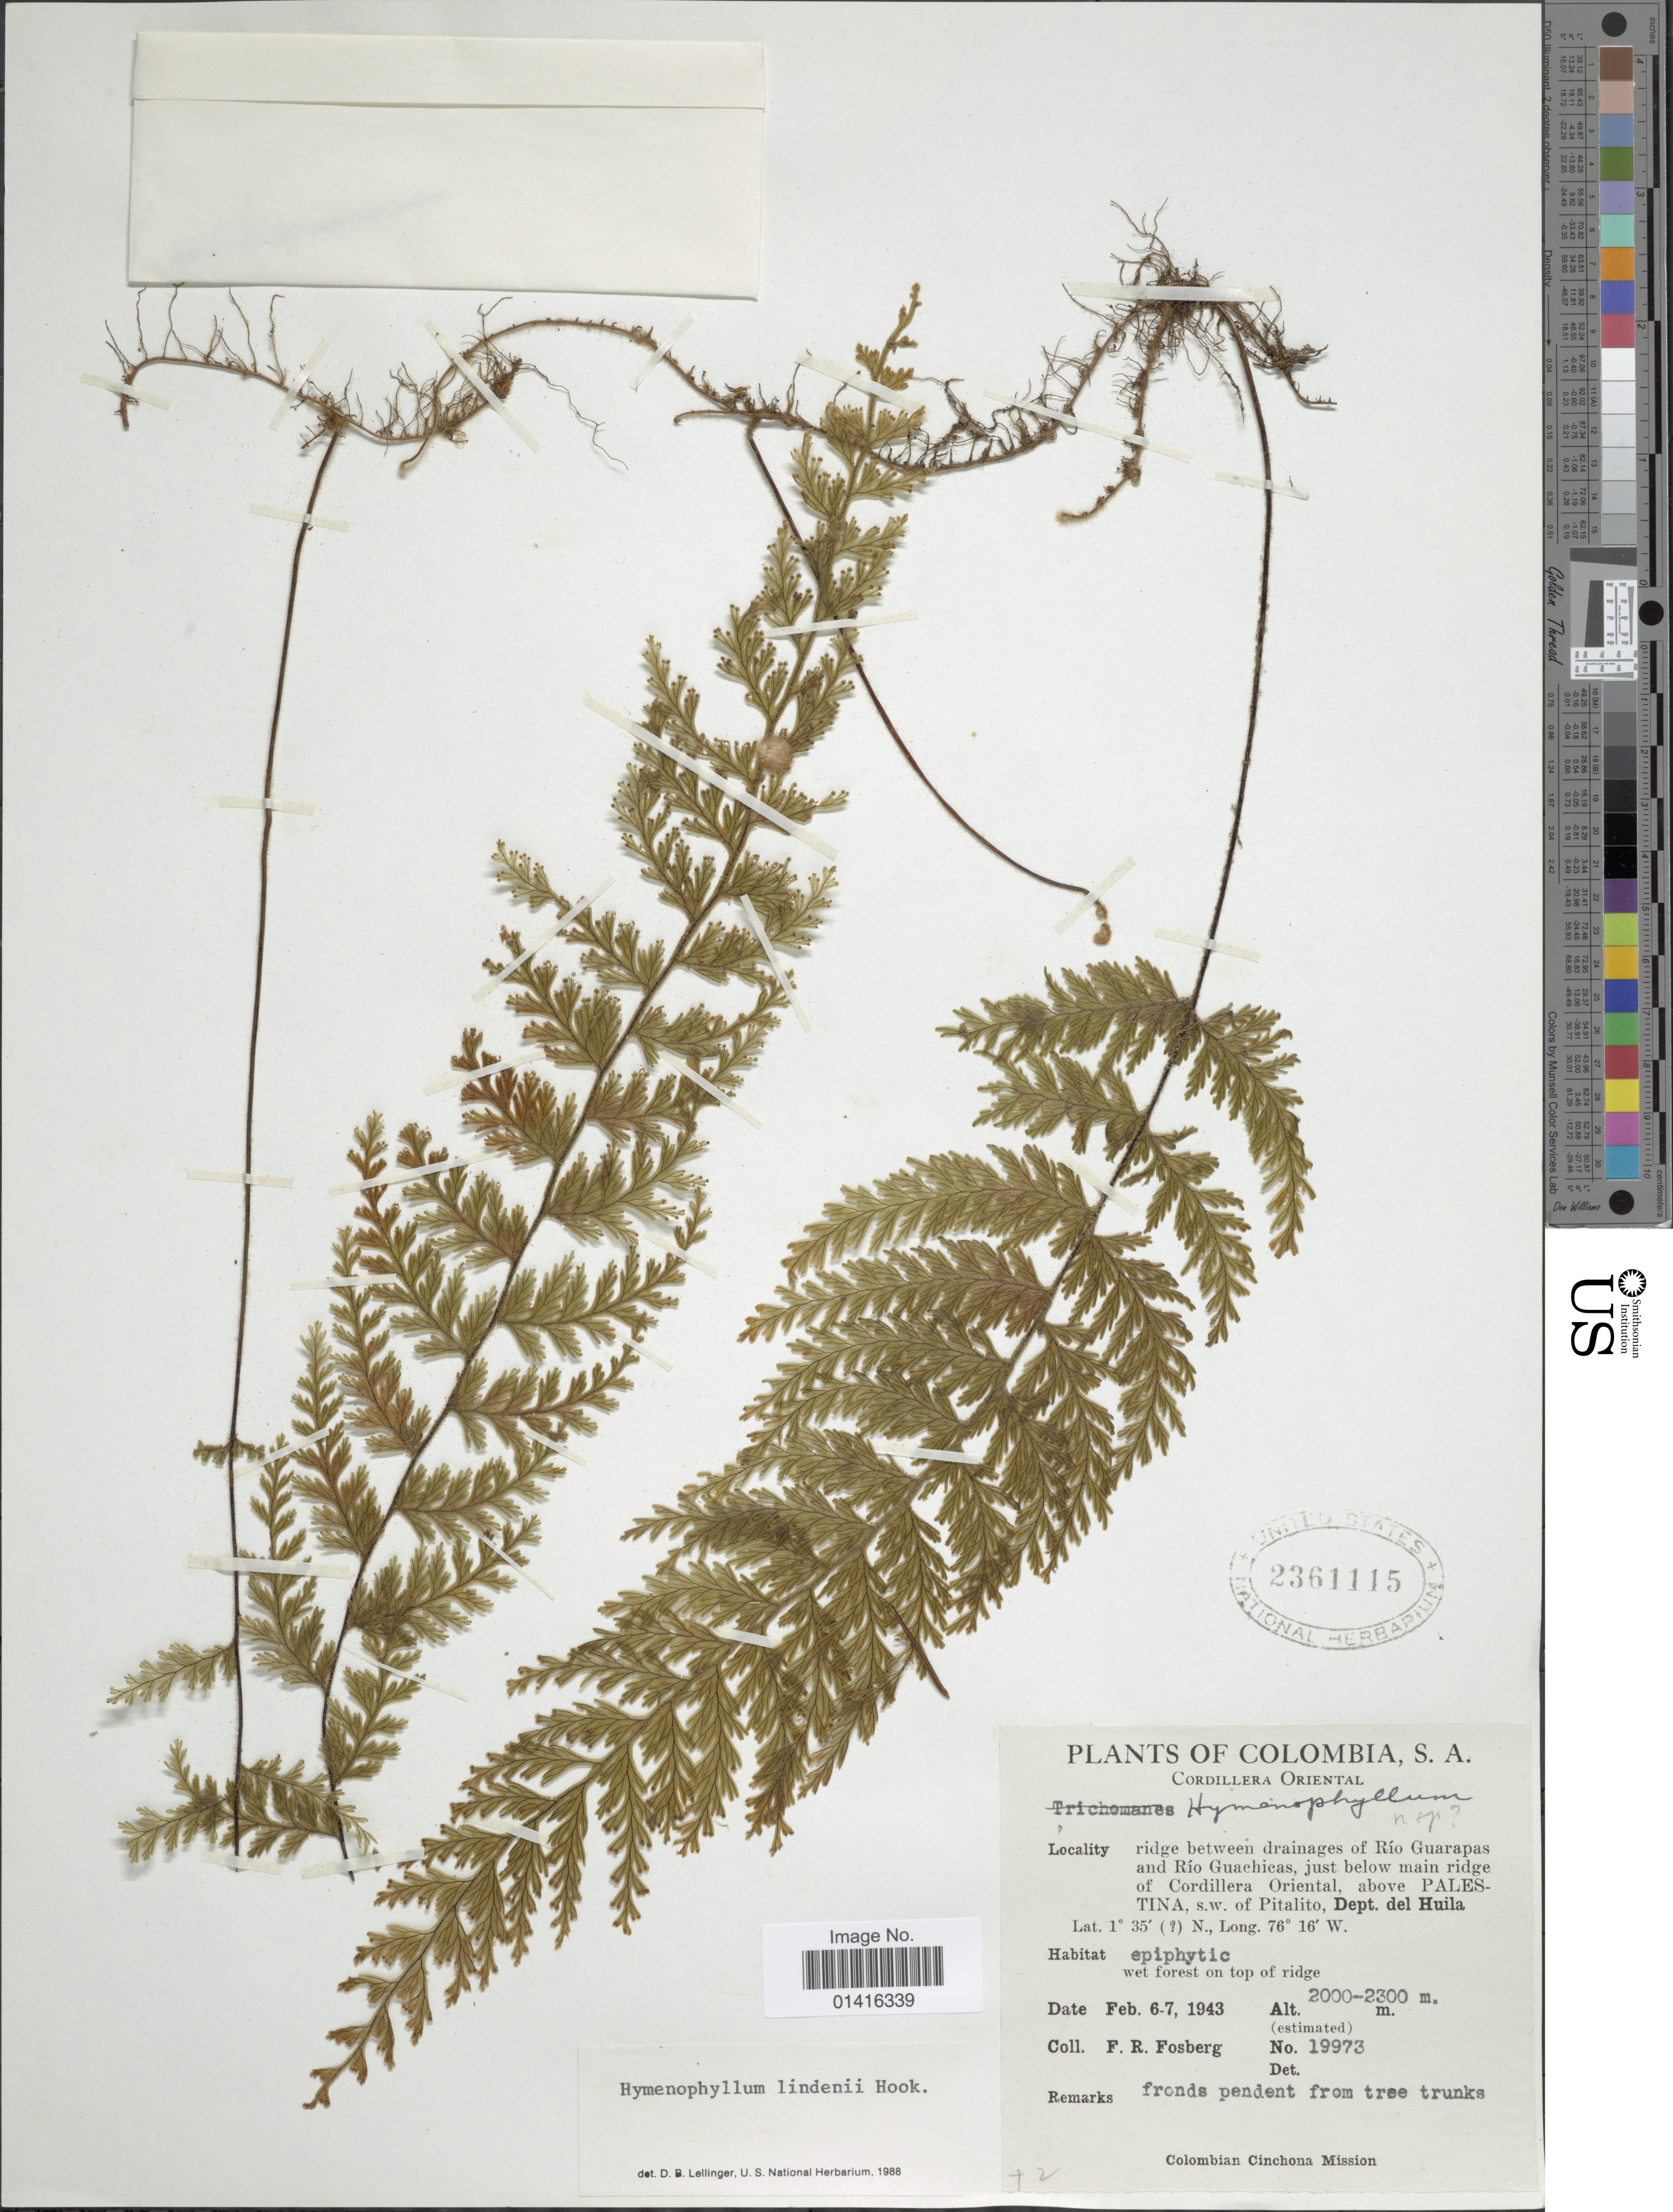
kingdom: Plantae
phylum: Tracheophyta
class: Polypodiopsida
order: Hymenophyllales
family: Hymenophyllaceae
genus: Hymenophyllum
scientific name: Hymenophyllum lindenii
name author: Hook.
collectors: F. R. Fosberg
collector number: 19973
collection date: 1943-02-06/1943-02-07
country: Colombia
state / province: Huila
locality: Ridge between drainages of Río Guarapas and Río Guachicas, just below main ridges of Cordillera Oriental, above PALESTINA, s.w. of Pitalito.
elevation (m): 2000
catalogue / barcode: US 2361115